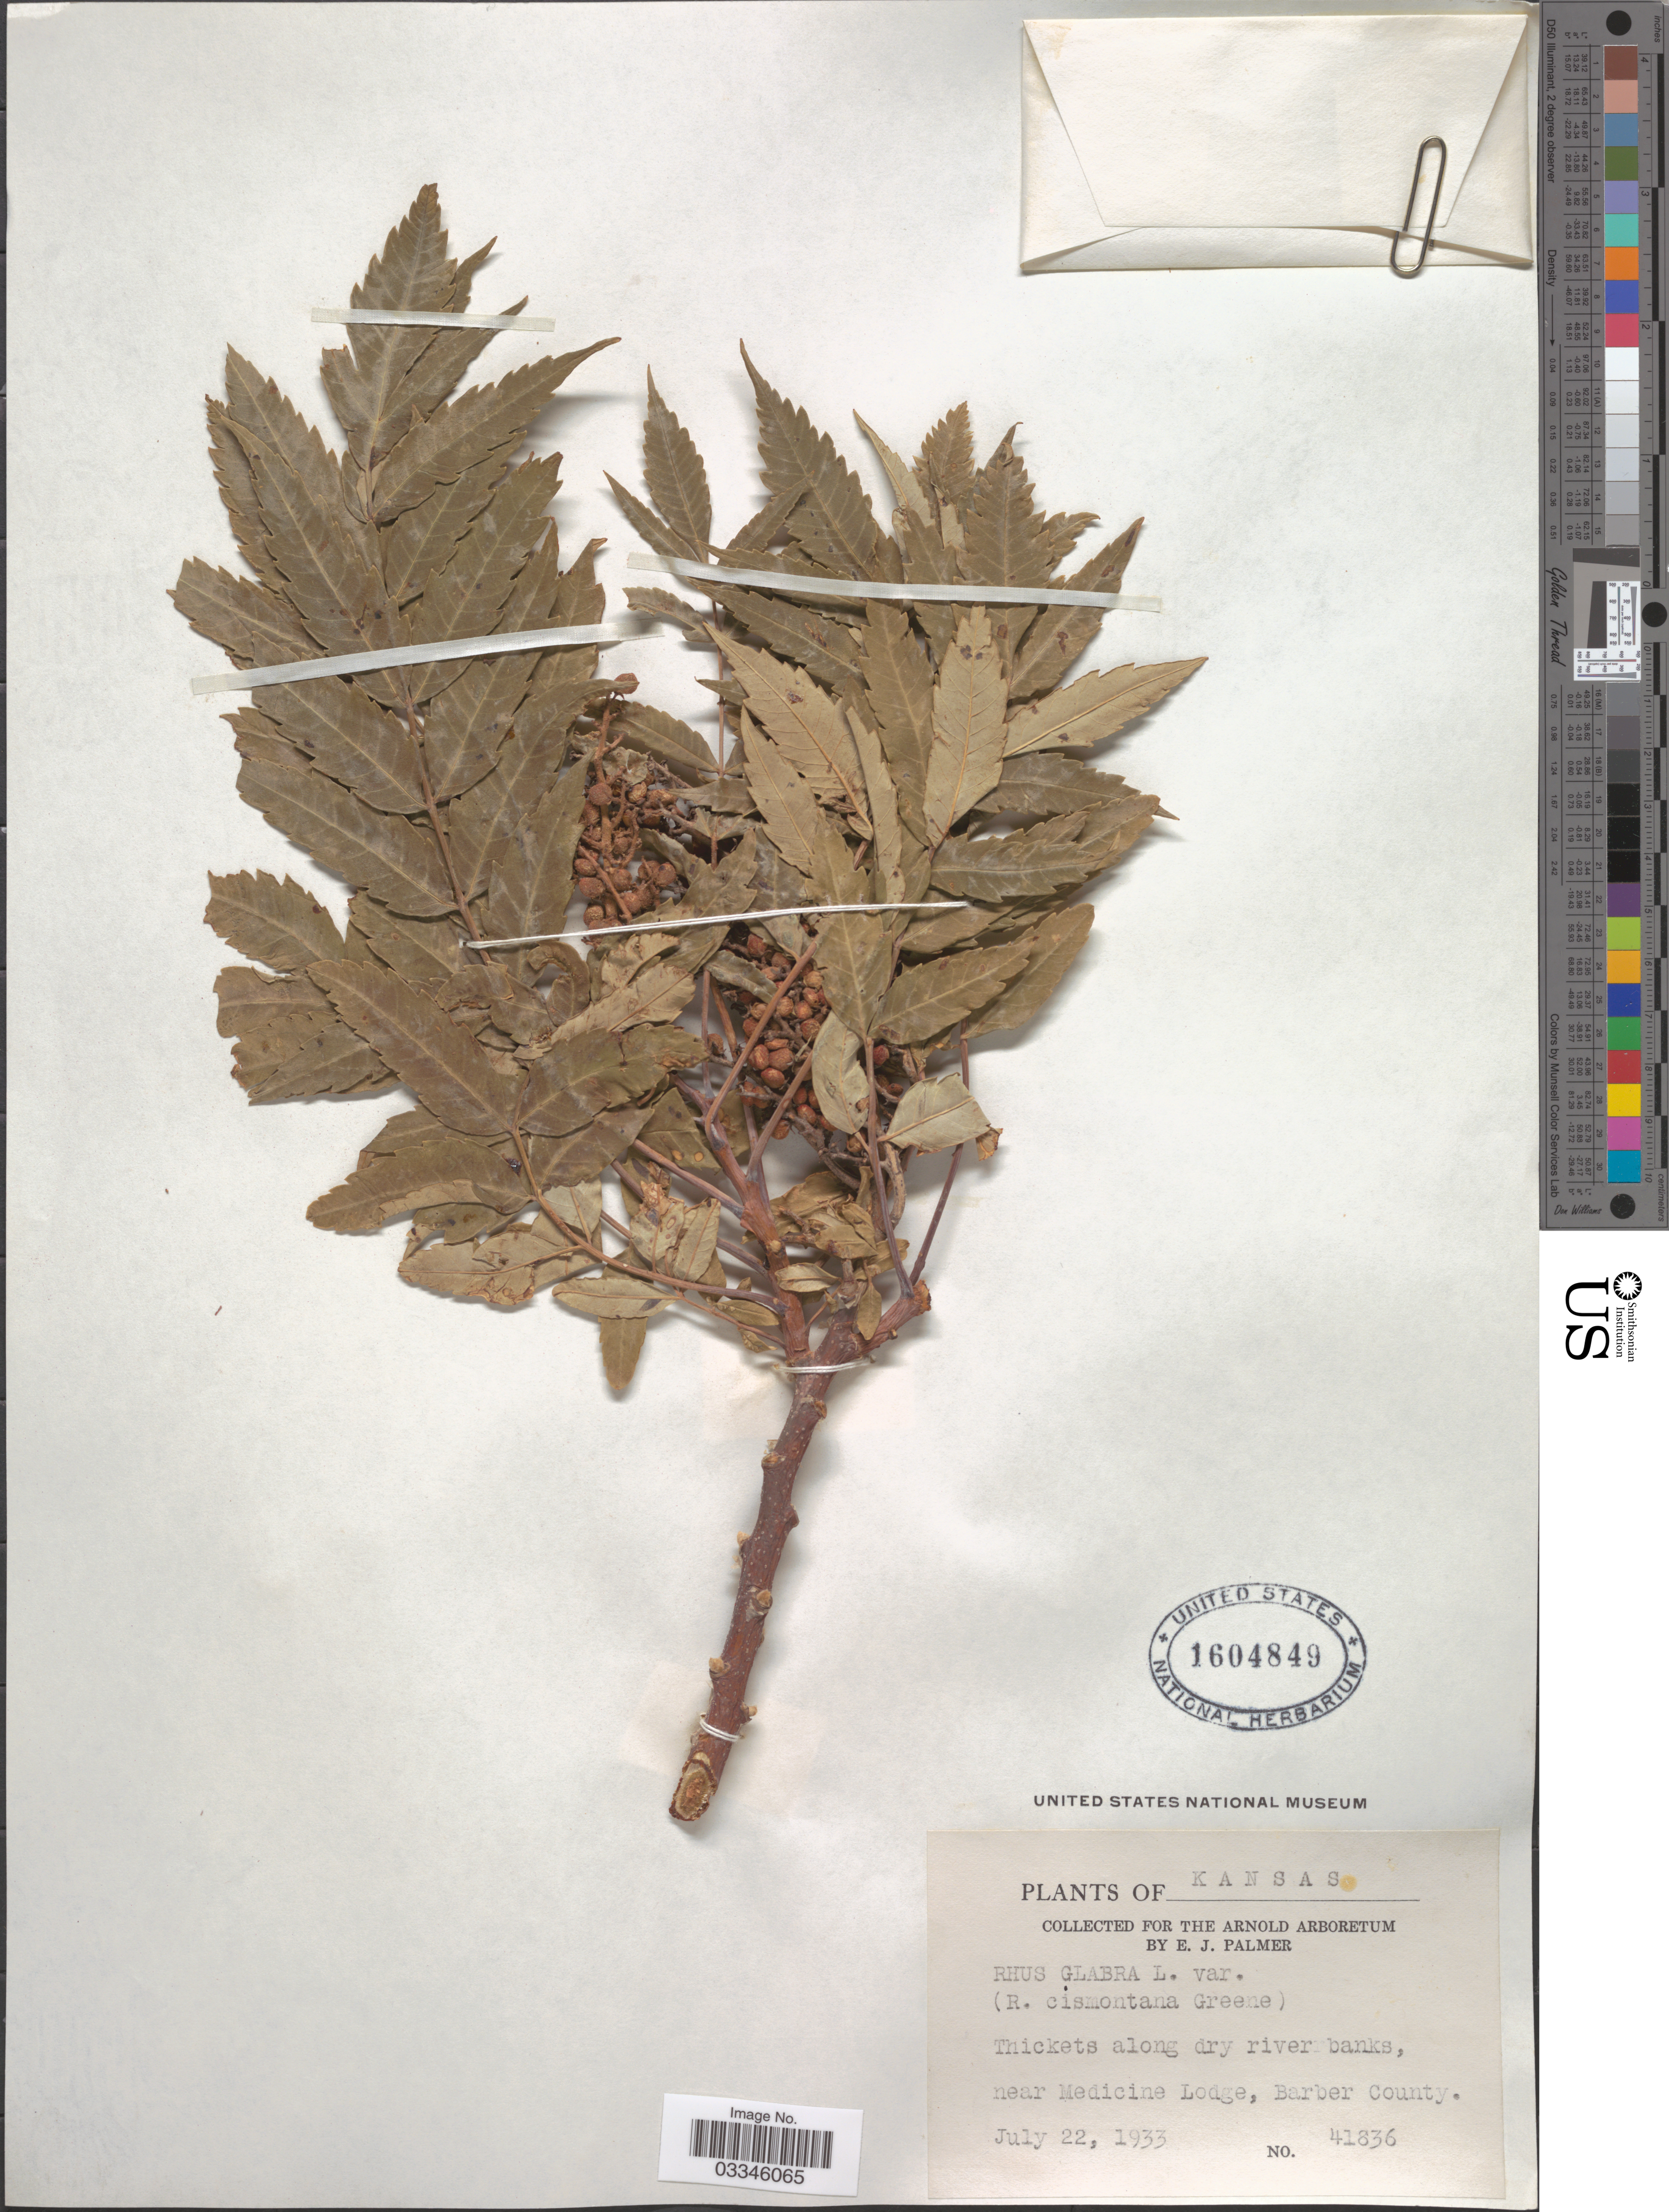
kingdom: Plantae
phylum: Tracheophyta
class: Magnoliopsida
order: Sapindales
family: Anacardiaceae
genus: Rhus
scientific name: Rhus glabra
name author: L.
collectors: E. J. Palmer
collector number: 41836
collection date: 1933-07-22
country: United States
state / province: Kansas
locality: Near Medicine Lodge, Barber County.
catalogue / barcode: US 1604849